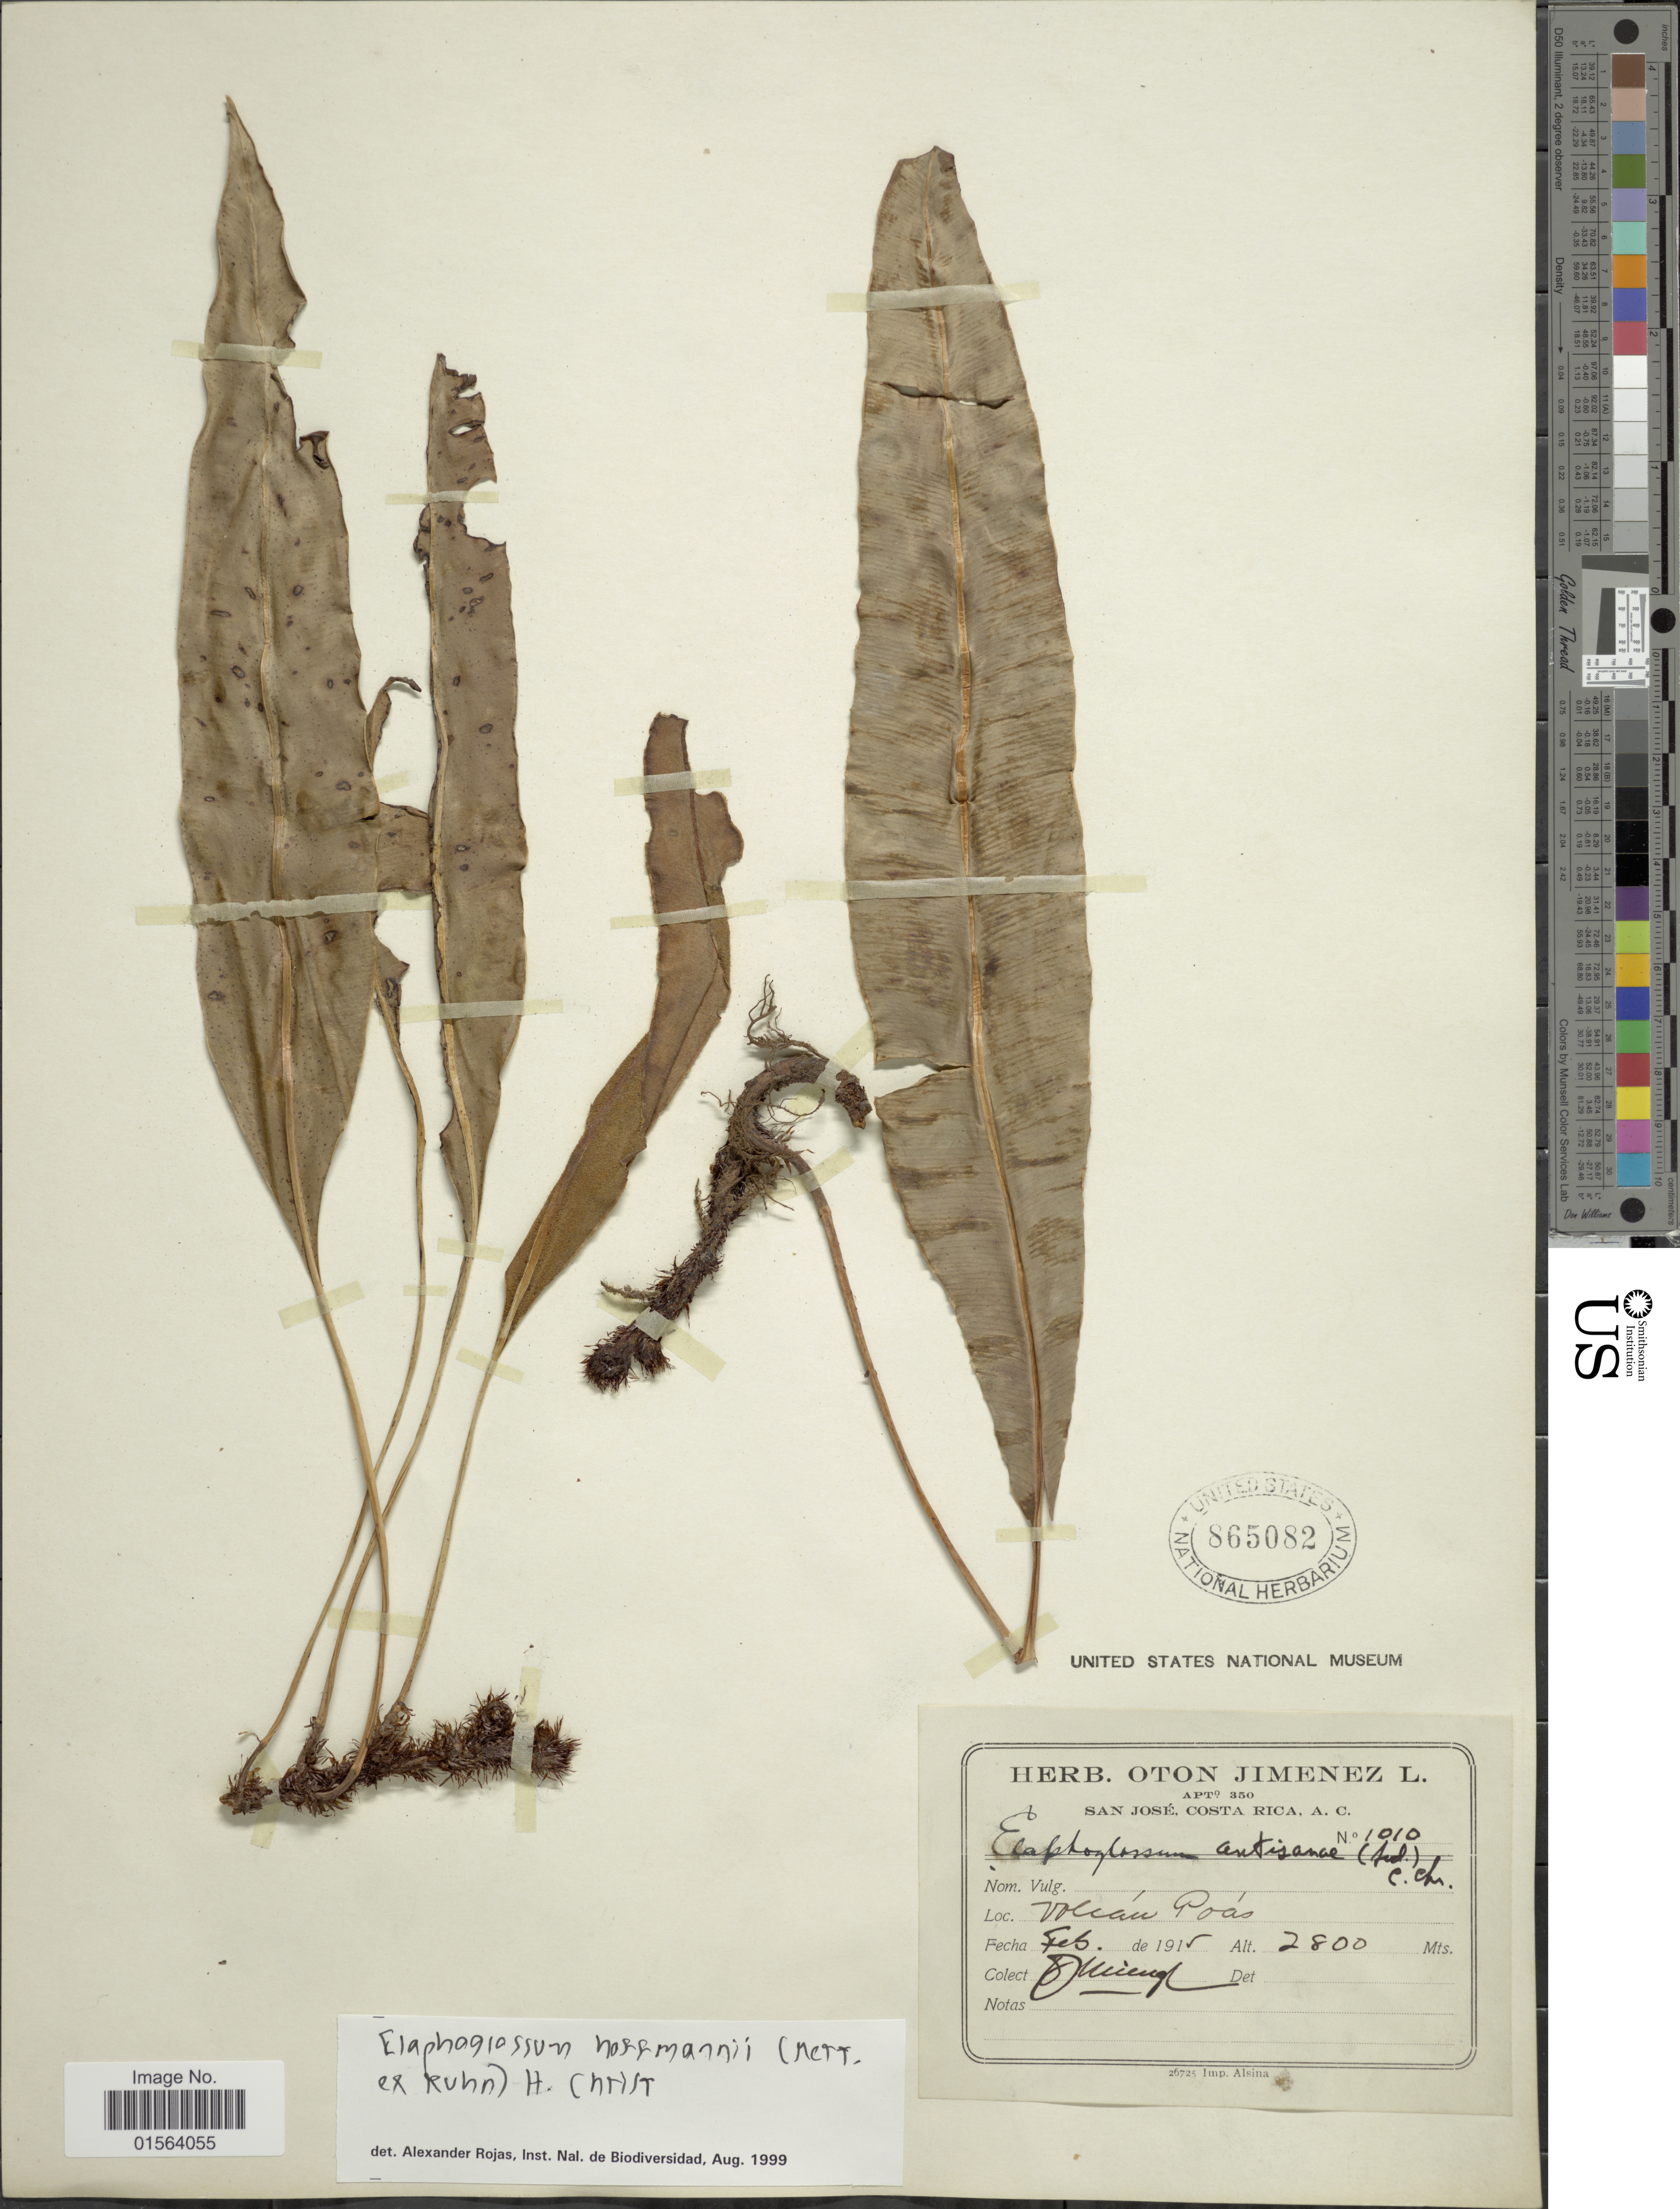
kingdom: Plantae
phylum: Tracheophyta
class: Polypodiopsida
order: Polypodiales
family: Dryopteridaceae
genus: Elaphoglossum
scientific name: Elaphoglossum hoffmannii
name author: (Mett. ex Kuhn) Christ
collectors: O. Jiménez L.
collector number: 1010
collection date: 1915-02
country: Costa Rica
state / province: Alajuela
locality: Volcan Poas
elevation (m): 2800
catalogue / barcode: US 865082